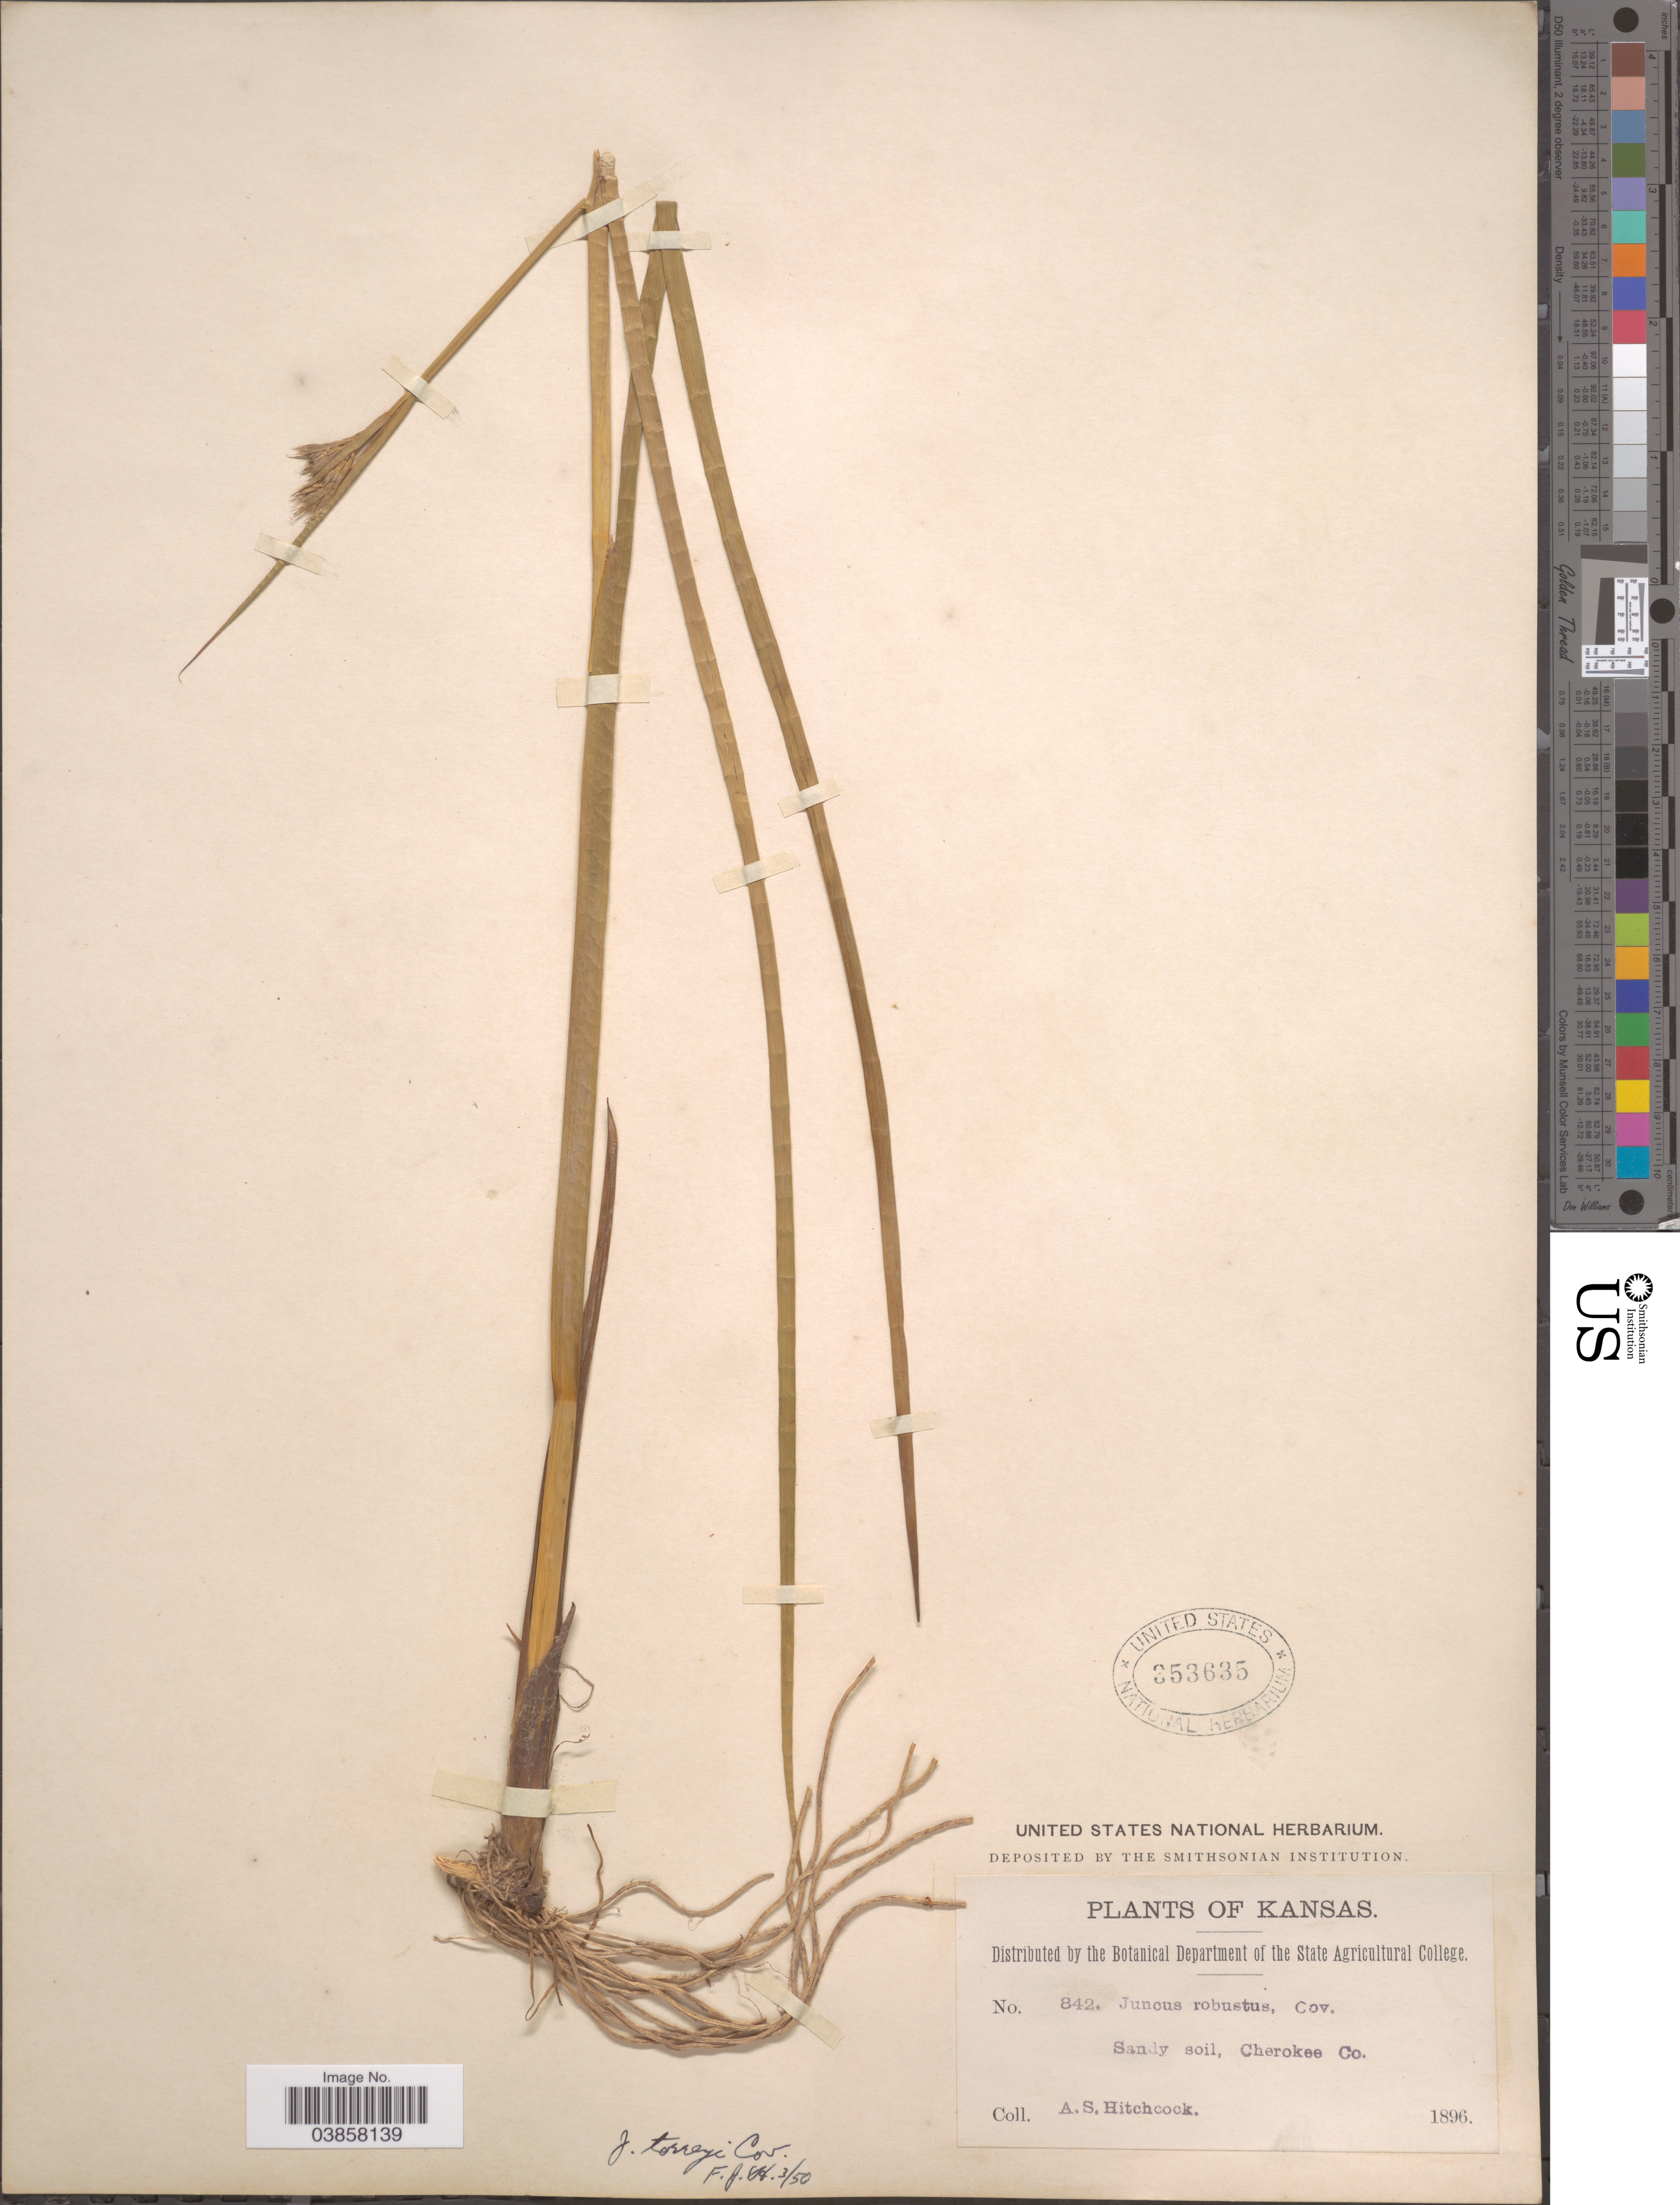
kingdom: Plantae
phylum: Tracheophyta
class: Liliopsida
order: Poales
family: Juncaceae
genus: Juncus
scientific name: Juncus torreyi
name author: Coville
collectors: A. S. Hitchcock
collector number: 842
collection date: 1896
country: United States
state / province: Kansas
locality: Cherokee Co.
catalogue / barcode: US 353635